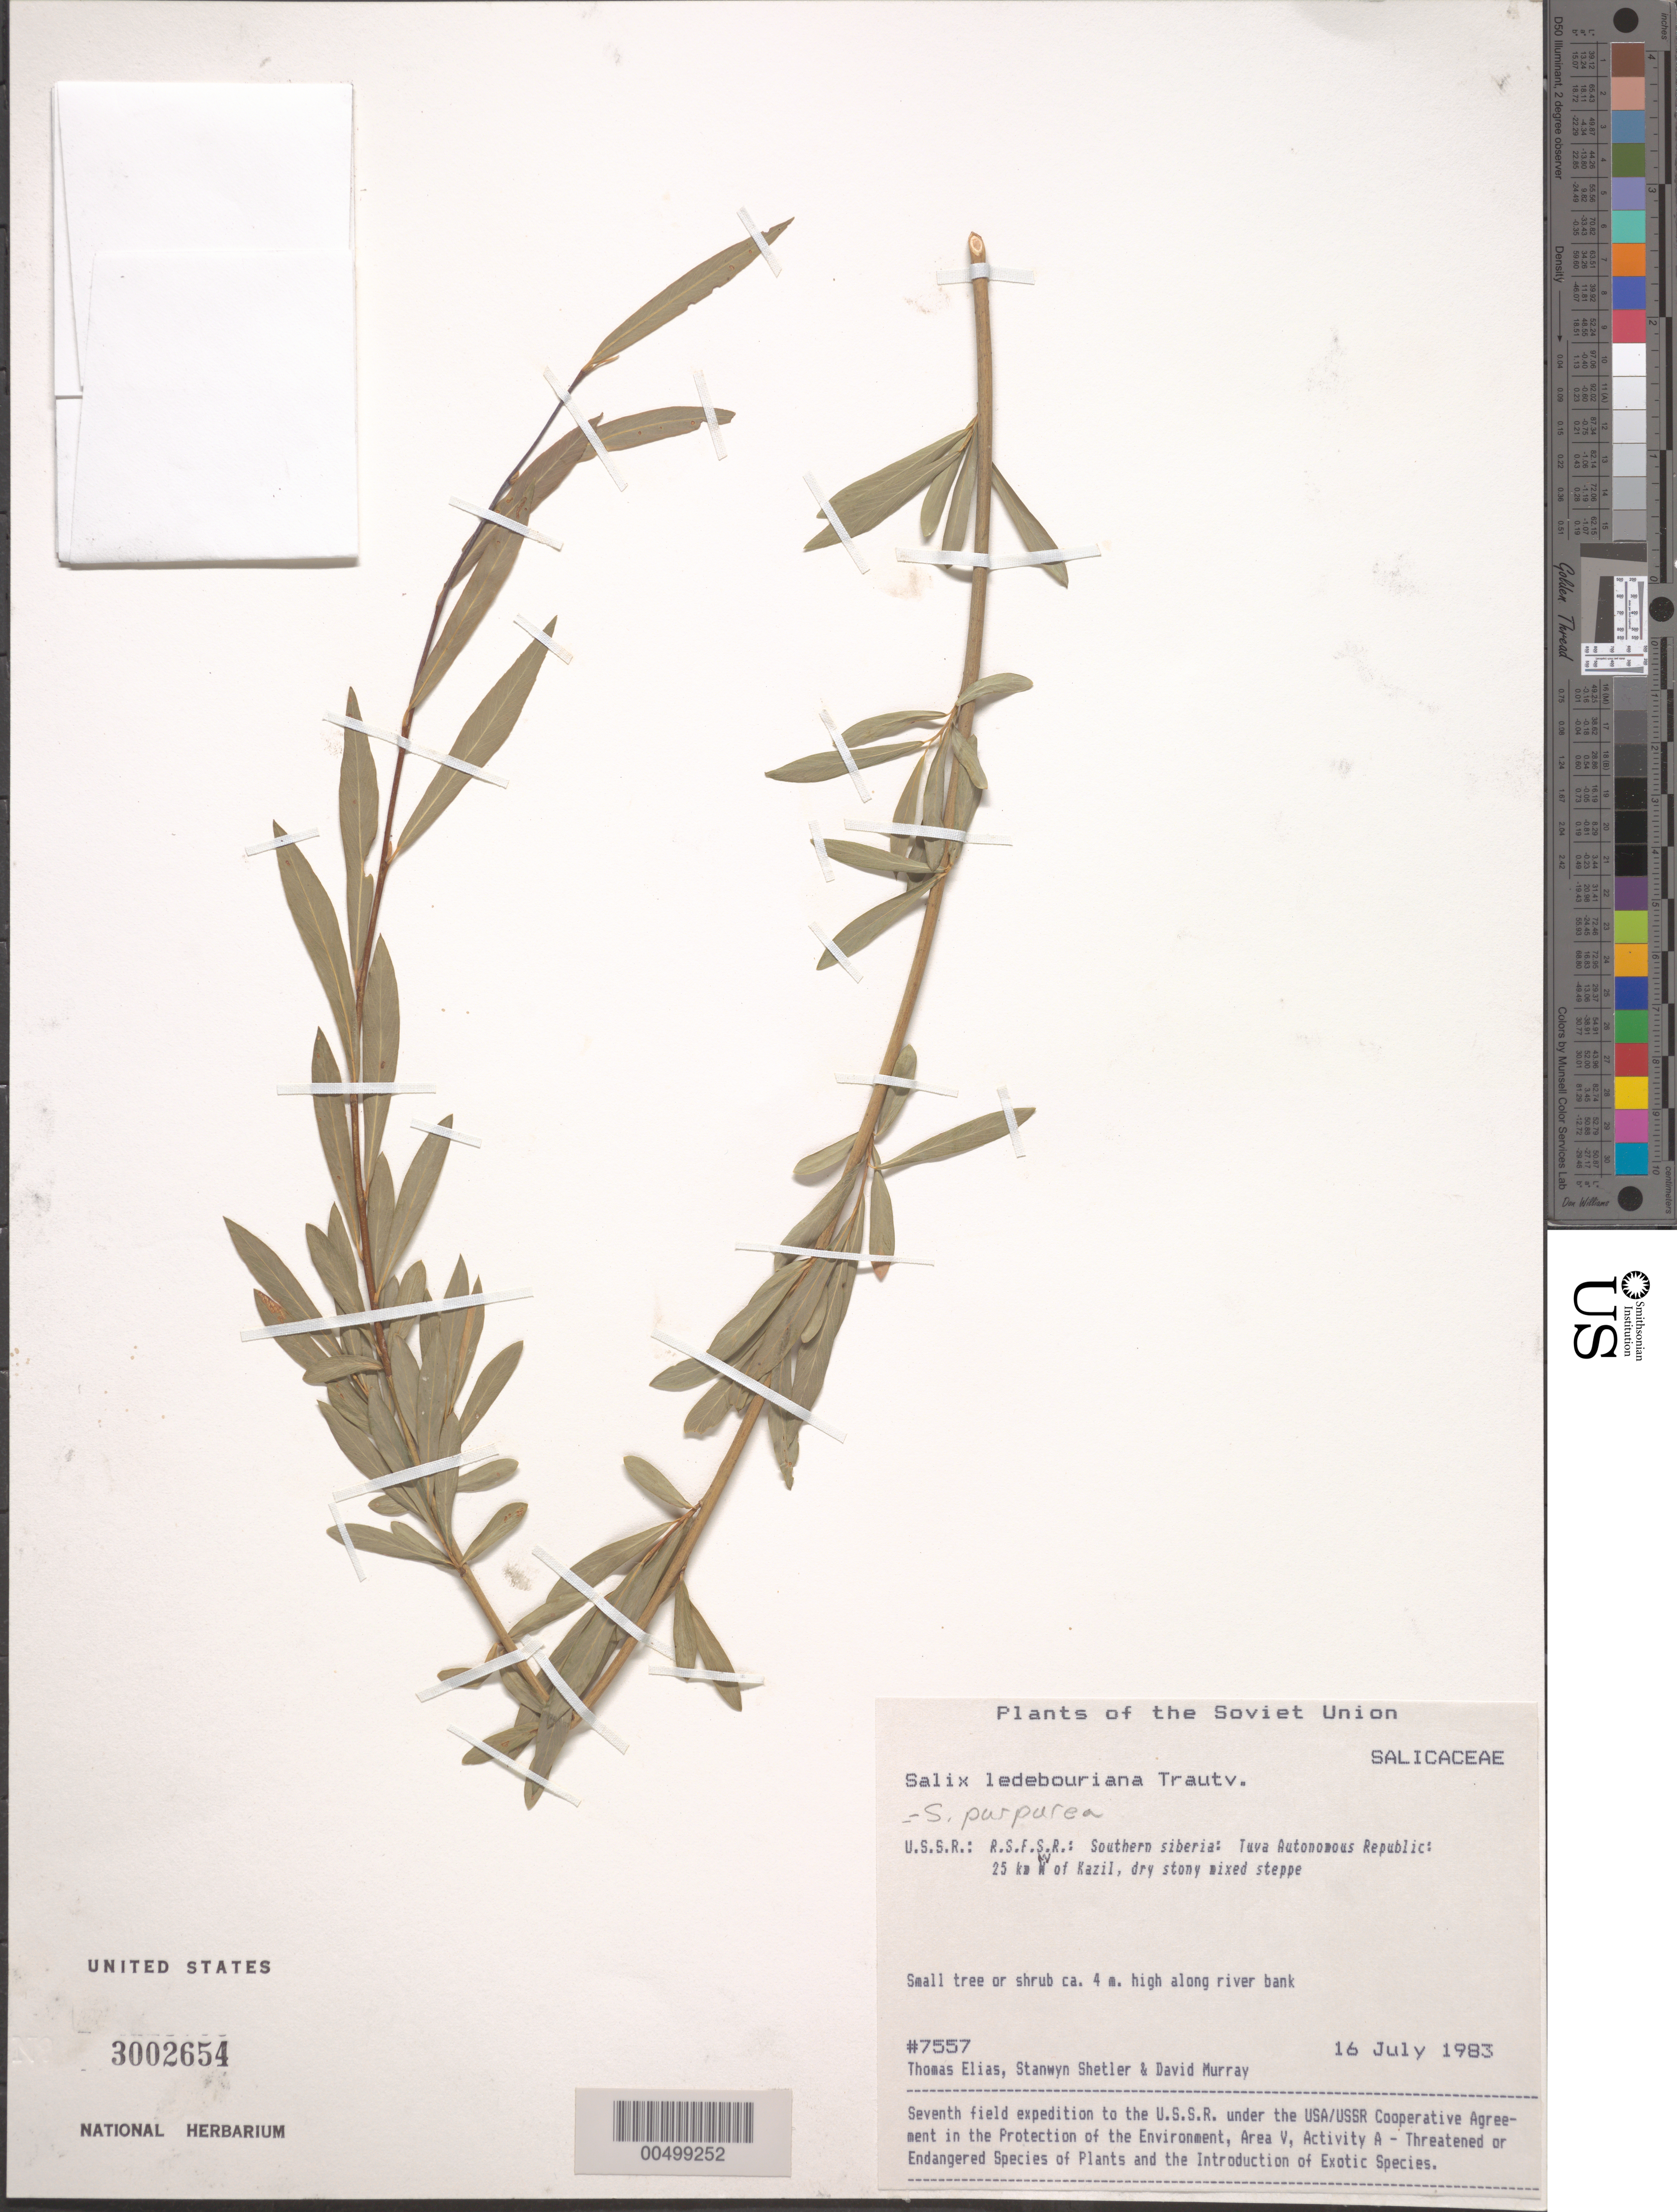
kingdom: Plantae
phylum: Tracheophyta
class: Magnoliopsida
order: Malpighiales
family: Salicaceae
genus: Salix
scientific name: Salix ledebouriana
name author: Trautv.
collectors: T. Elias, S. Shetler & D. F. Murray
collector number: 7557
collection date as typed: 16 Jul 1983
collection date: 1983-07-16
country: Russian Federation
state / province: Tuva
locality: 25 km W of Kazil [Kyzyl]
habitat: along river bank; dry stony mixed steppe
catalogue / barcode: US 3002654